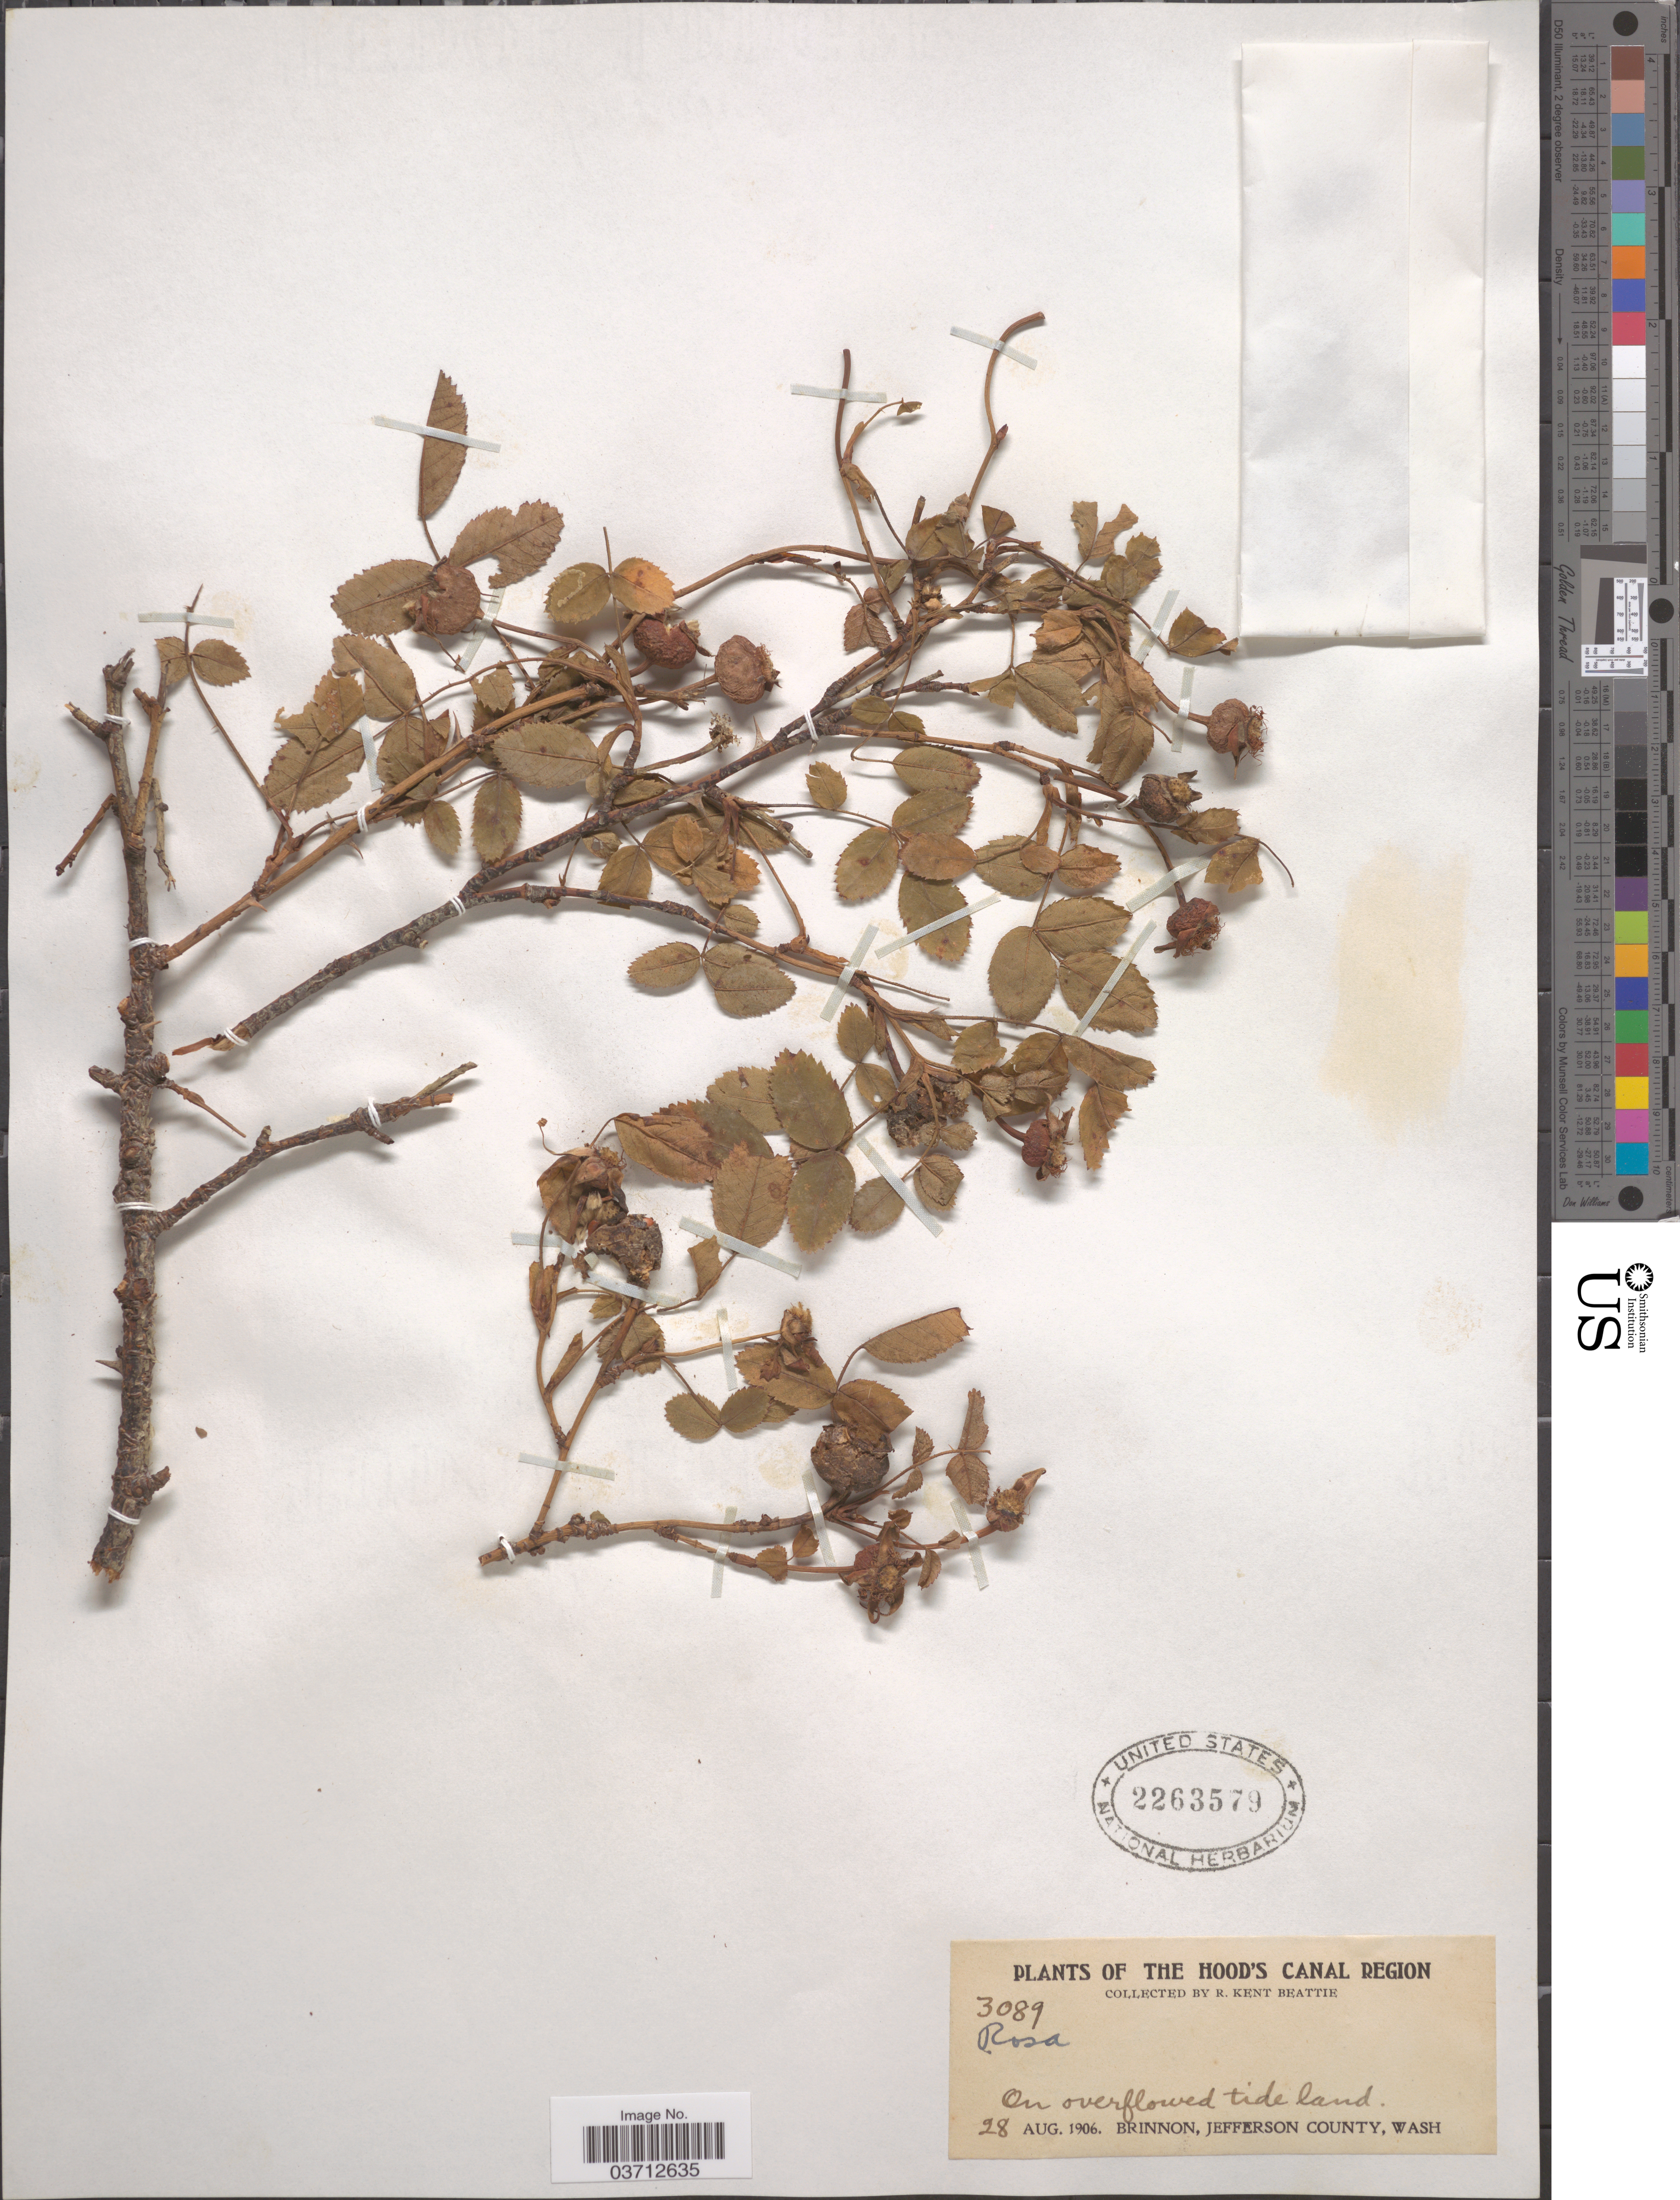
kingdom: Plantae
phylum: Tracheophyta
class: Magnoliopsida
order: Rosales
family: Rosaceae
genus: Rosa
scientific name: Rosa sp.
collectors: R. K. Beattie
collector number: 3089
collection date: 1906-08-28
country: United States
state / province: Washington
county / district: Jefferson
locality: The Hood's Canal Region. Brinnon, Jefferson County.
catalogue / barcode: US 2263579